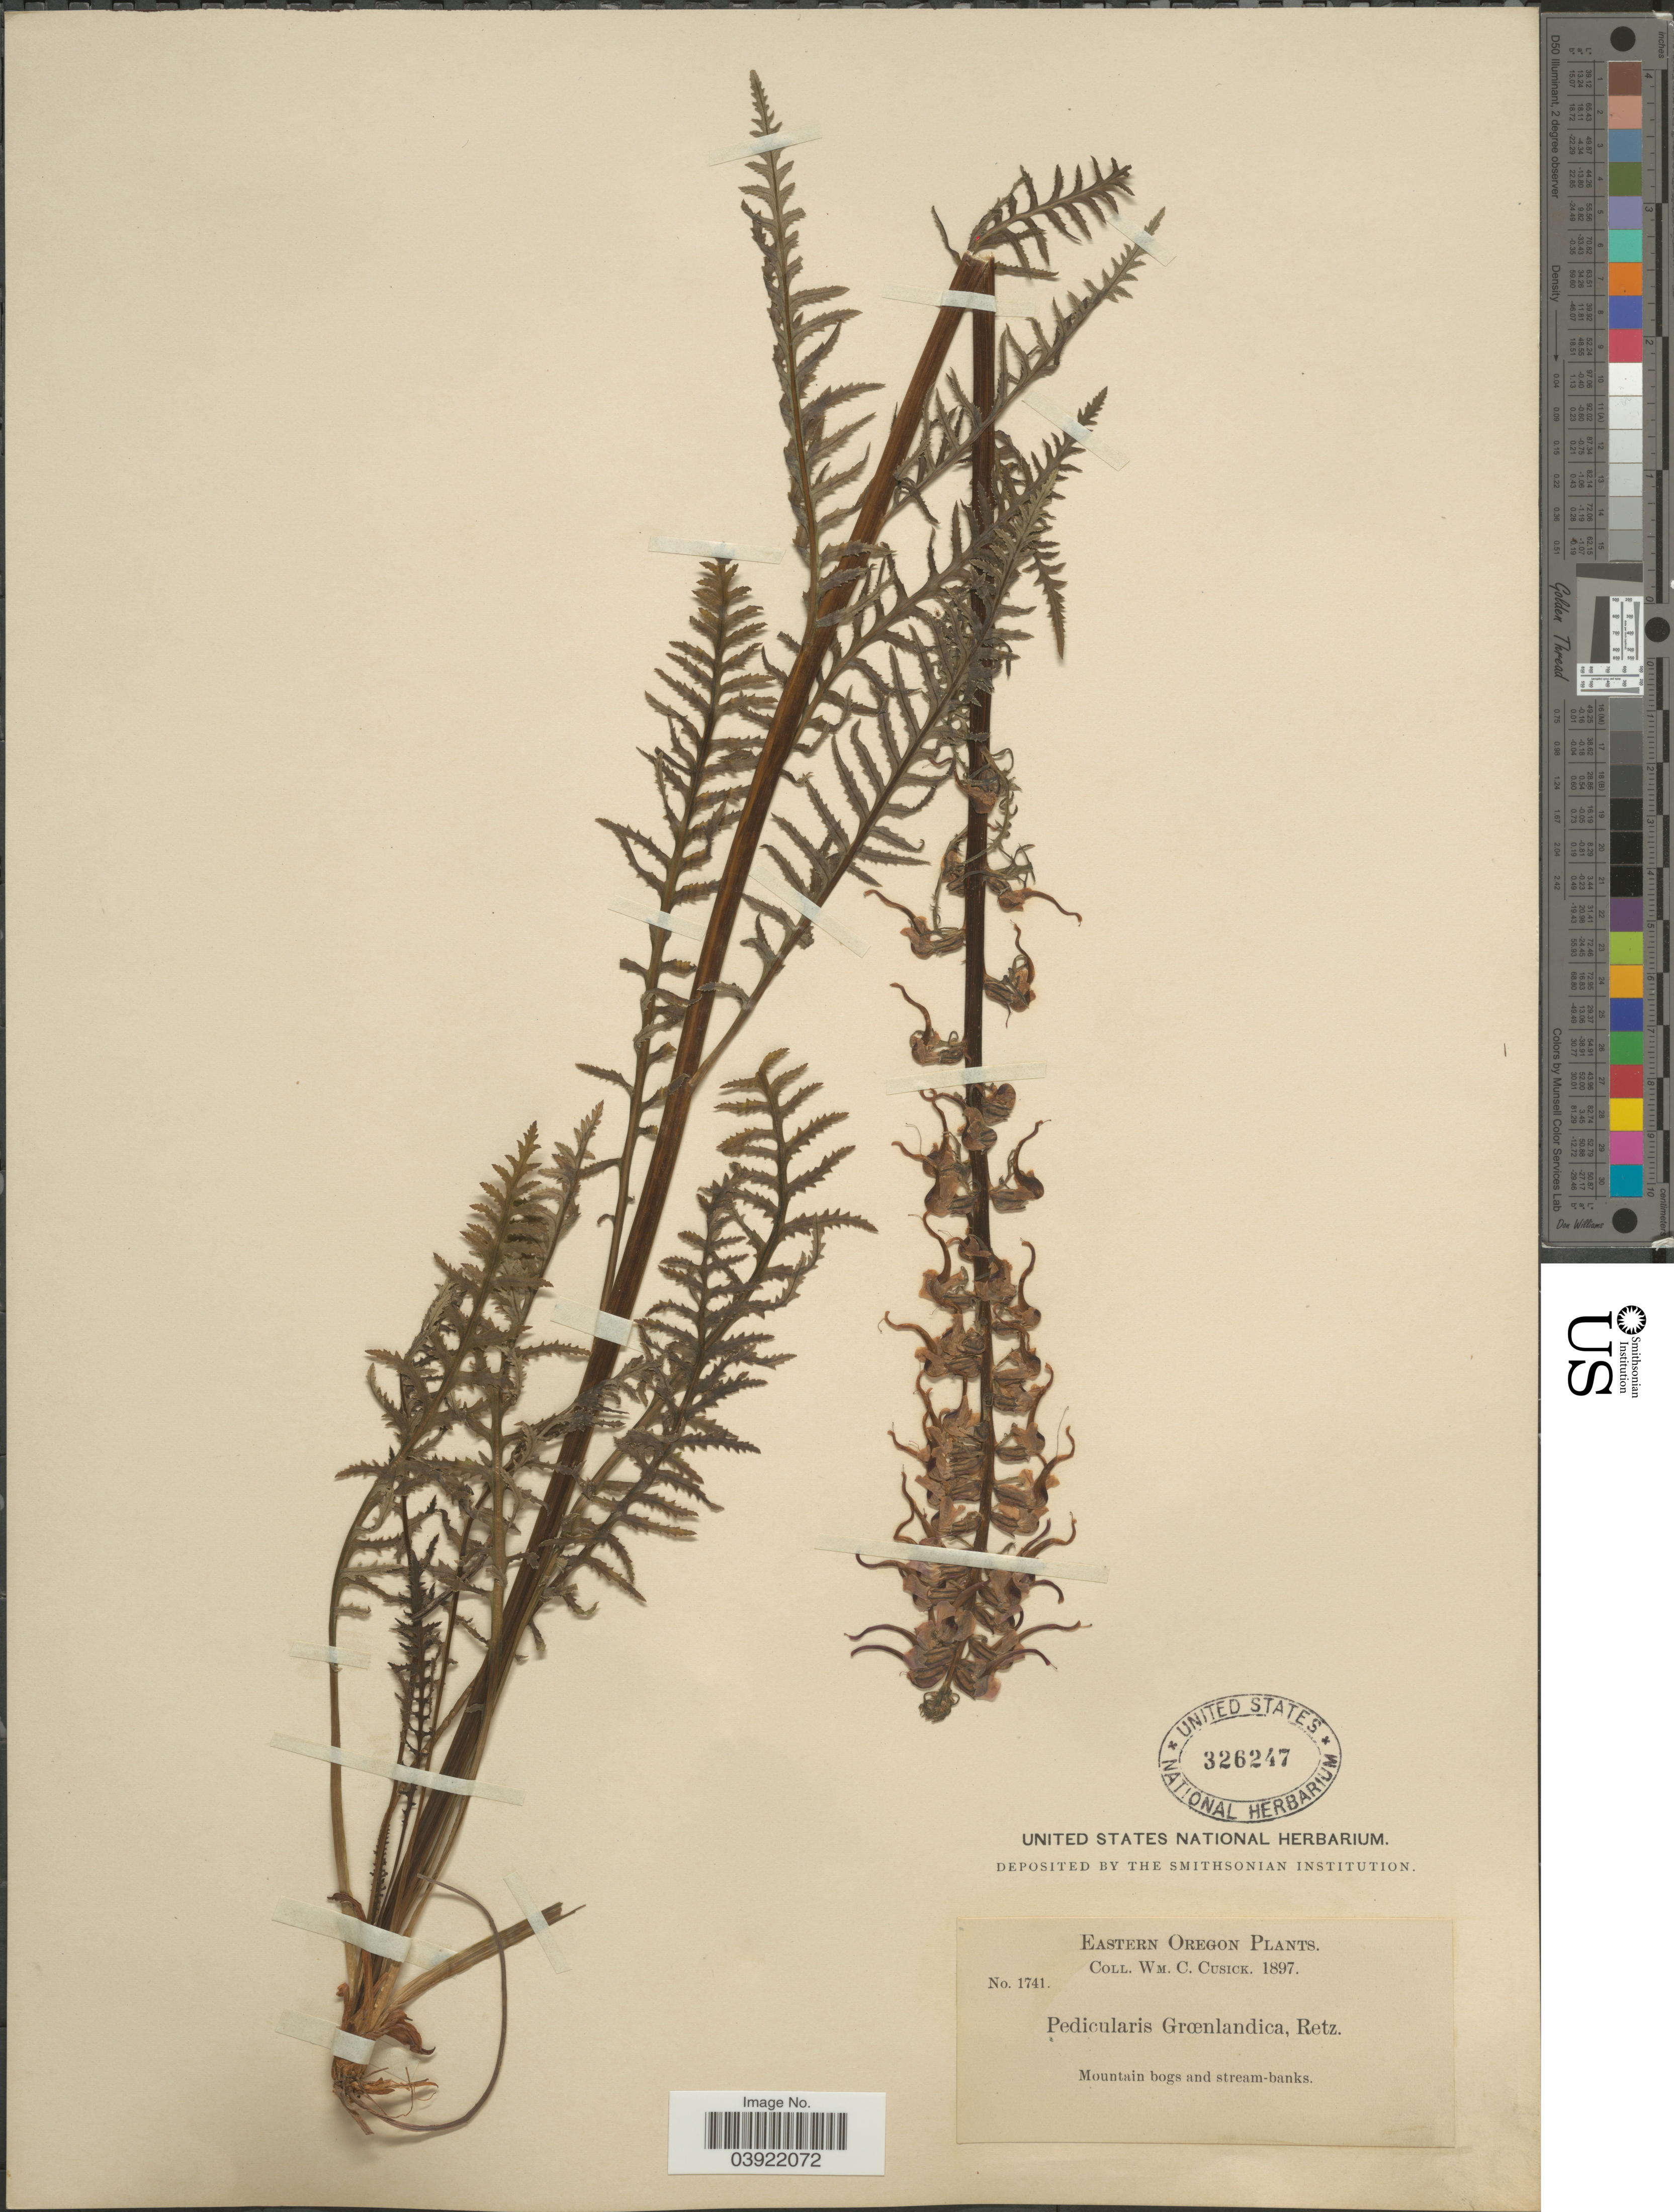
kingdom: Plantae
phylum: Tracheophyta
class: Magnoliopsida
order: Lamiales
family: Orobanchaceae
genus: Pedicularis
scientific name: Pedicularis groenlandica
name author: Retz.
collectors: W. C. Cusick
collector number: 1741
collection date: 1897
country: United States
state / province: Oregon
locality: Eastern Oregon. Mountain bogs and stream-banks.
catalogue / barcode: US 326247